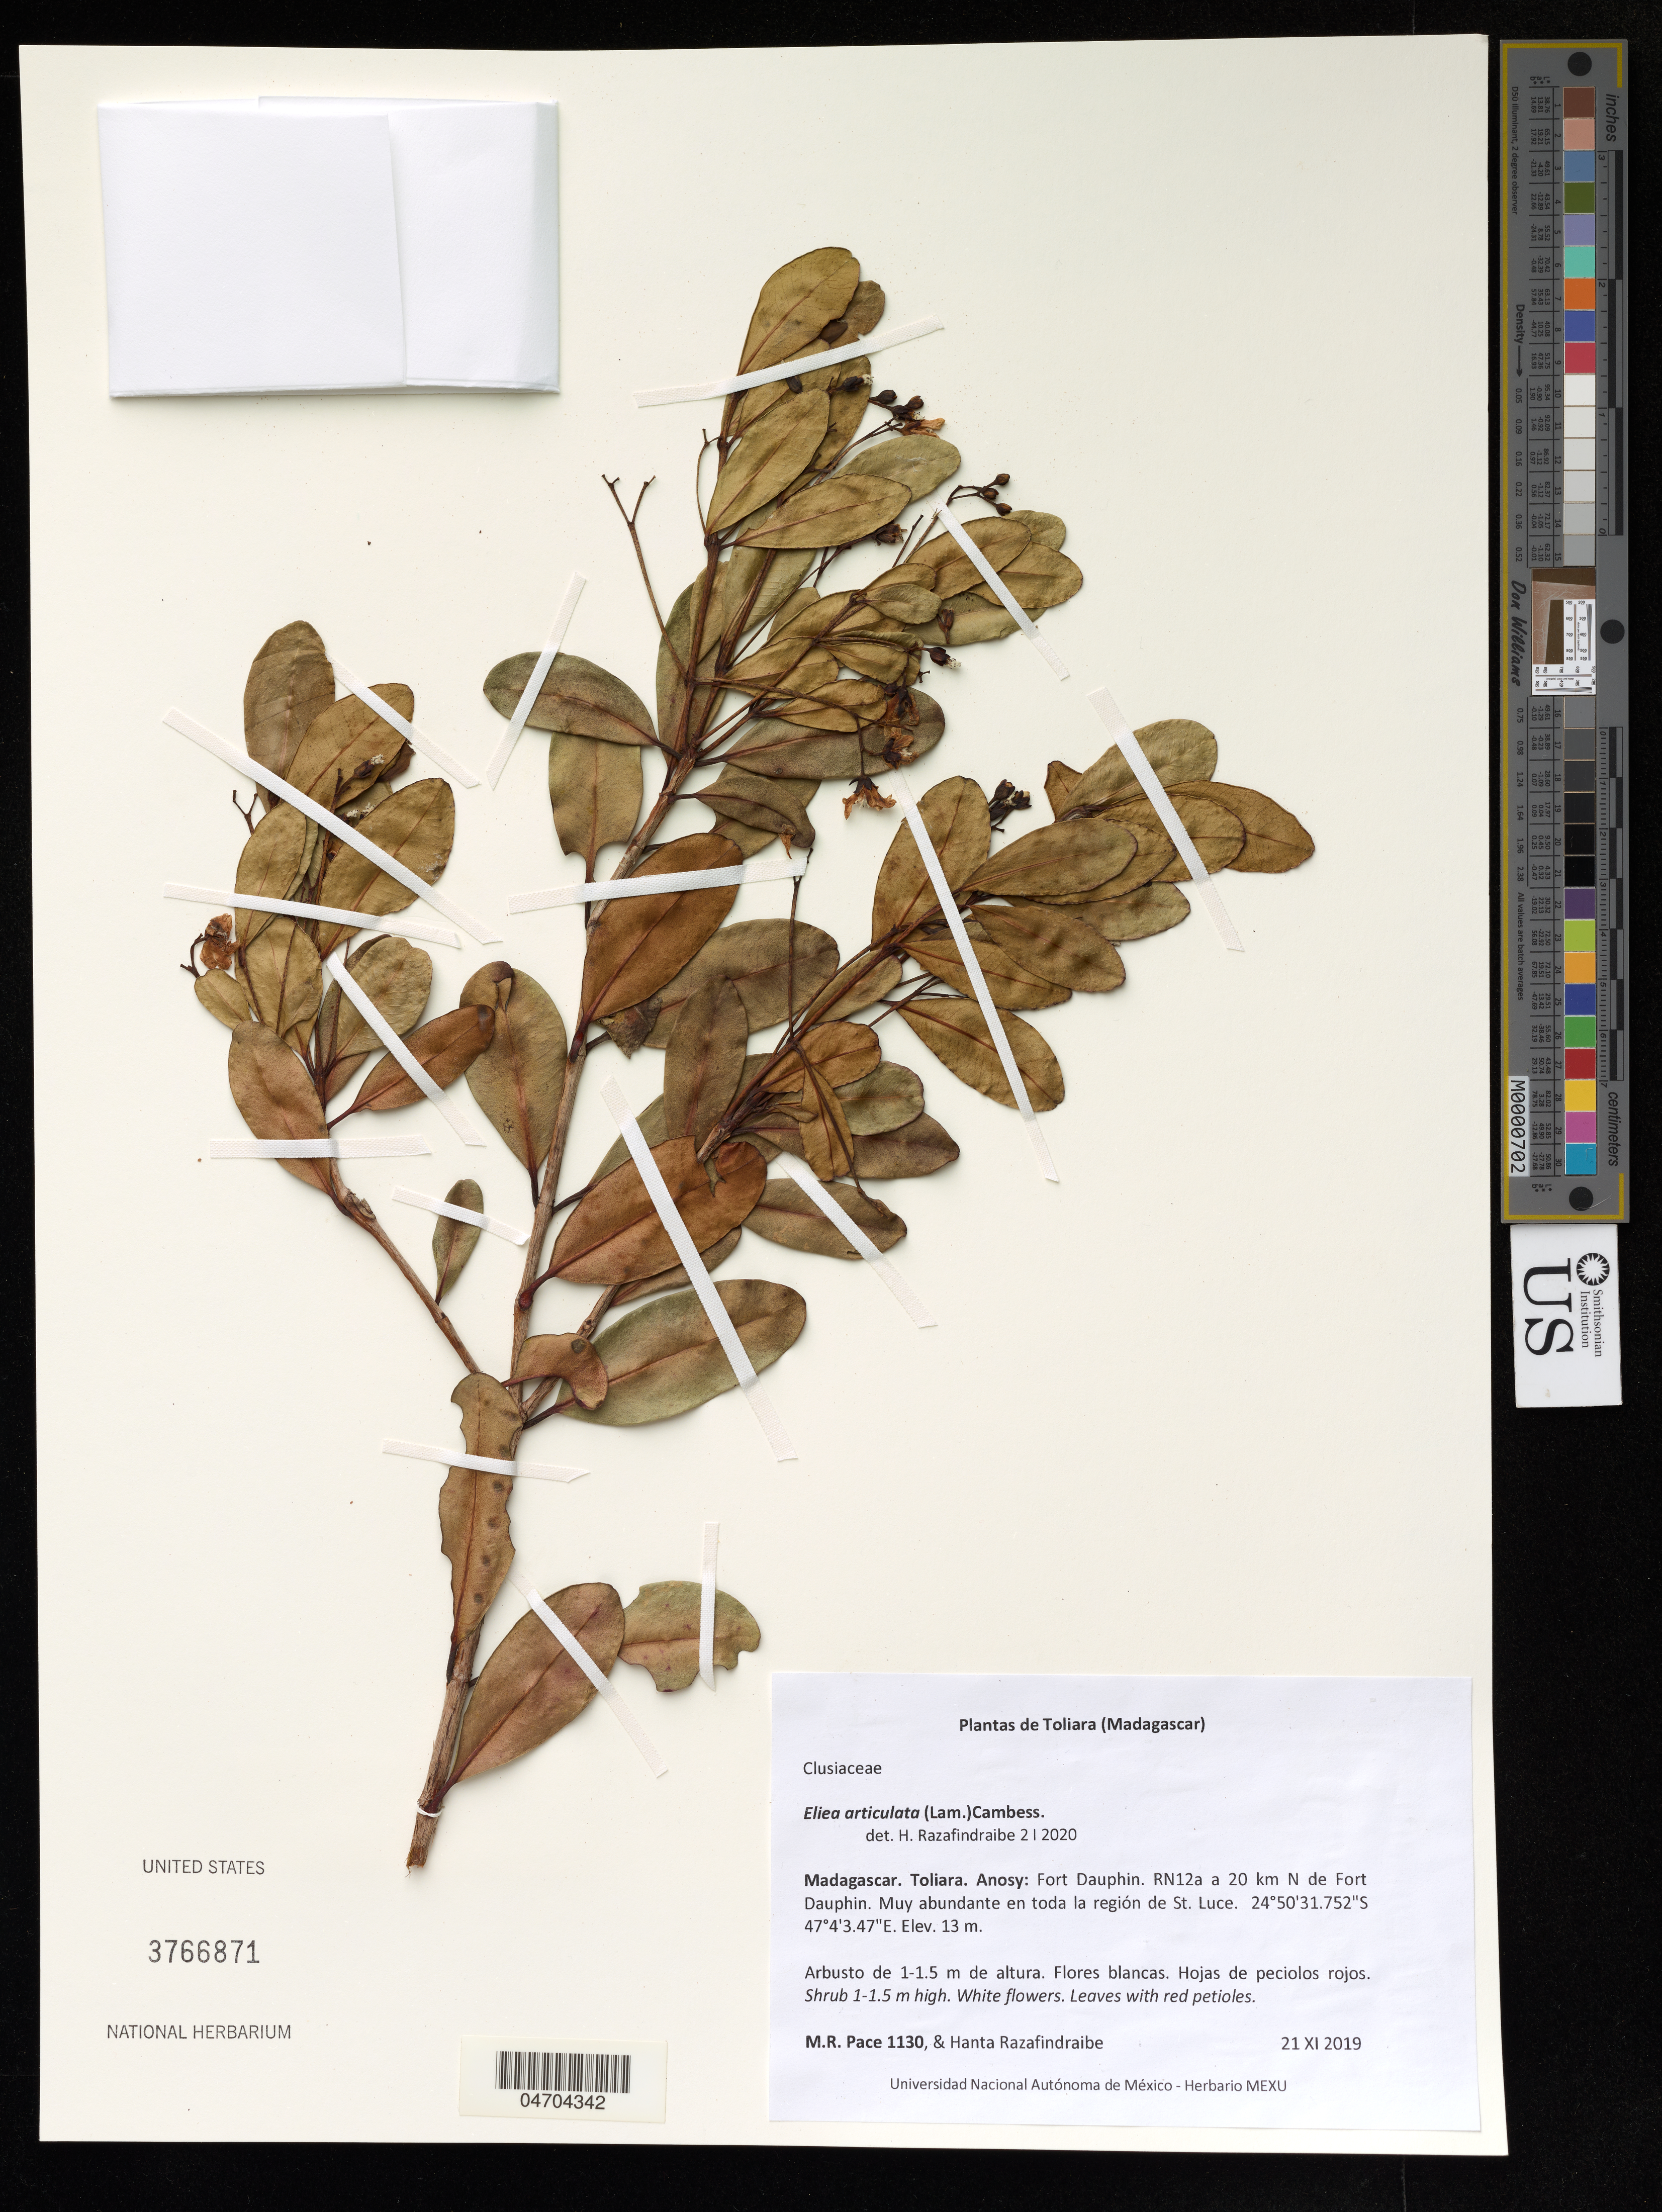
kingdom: Plantae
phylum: Tracheophyta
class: Magnoliopsida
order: Malpighiales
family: Hypericaceae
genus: Eliaea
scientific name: Eliaea articulata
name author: Cambess.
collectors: M. Rodrigo Pace & H. Razafindraibe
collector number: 1130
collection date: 2019-11-21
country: Madagascar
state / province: Toliara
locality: Anosy: Fort Dauphin. RN12a a 20 km N de Fort Dauphin.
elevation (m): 13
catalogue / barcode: US 3766871